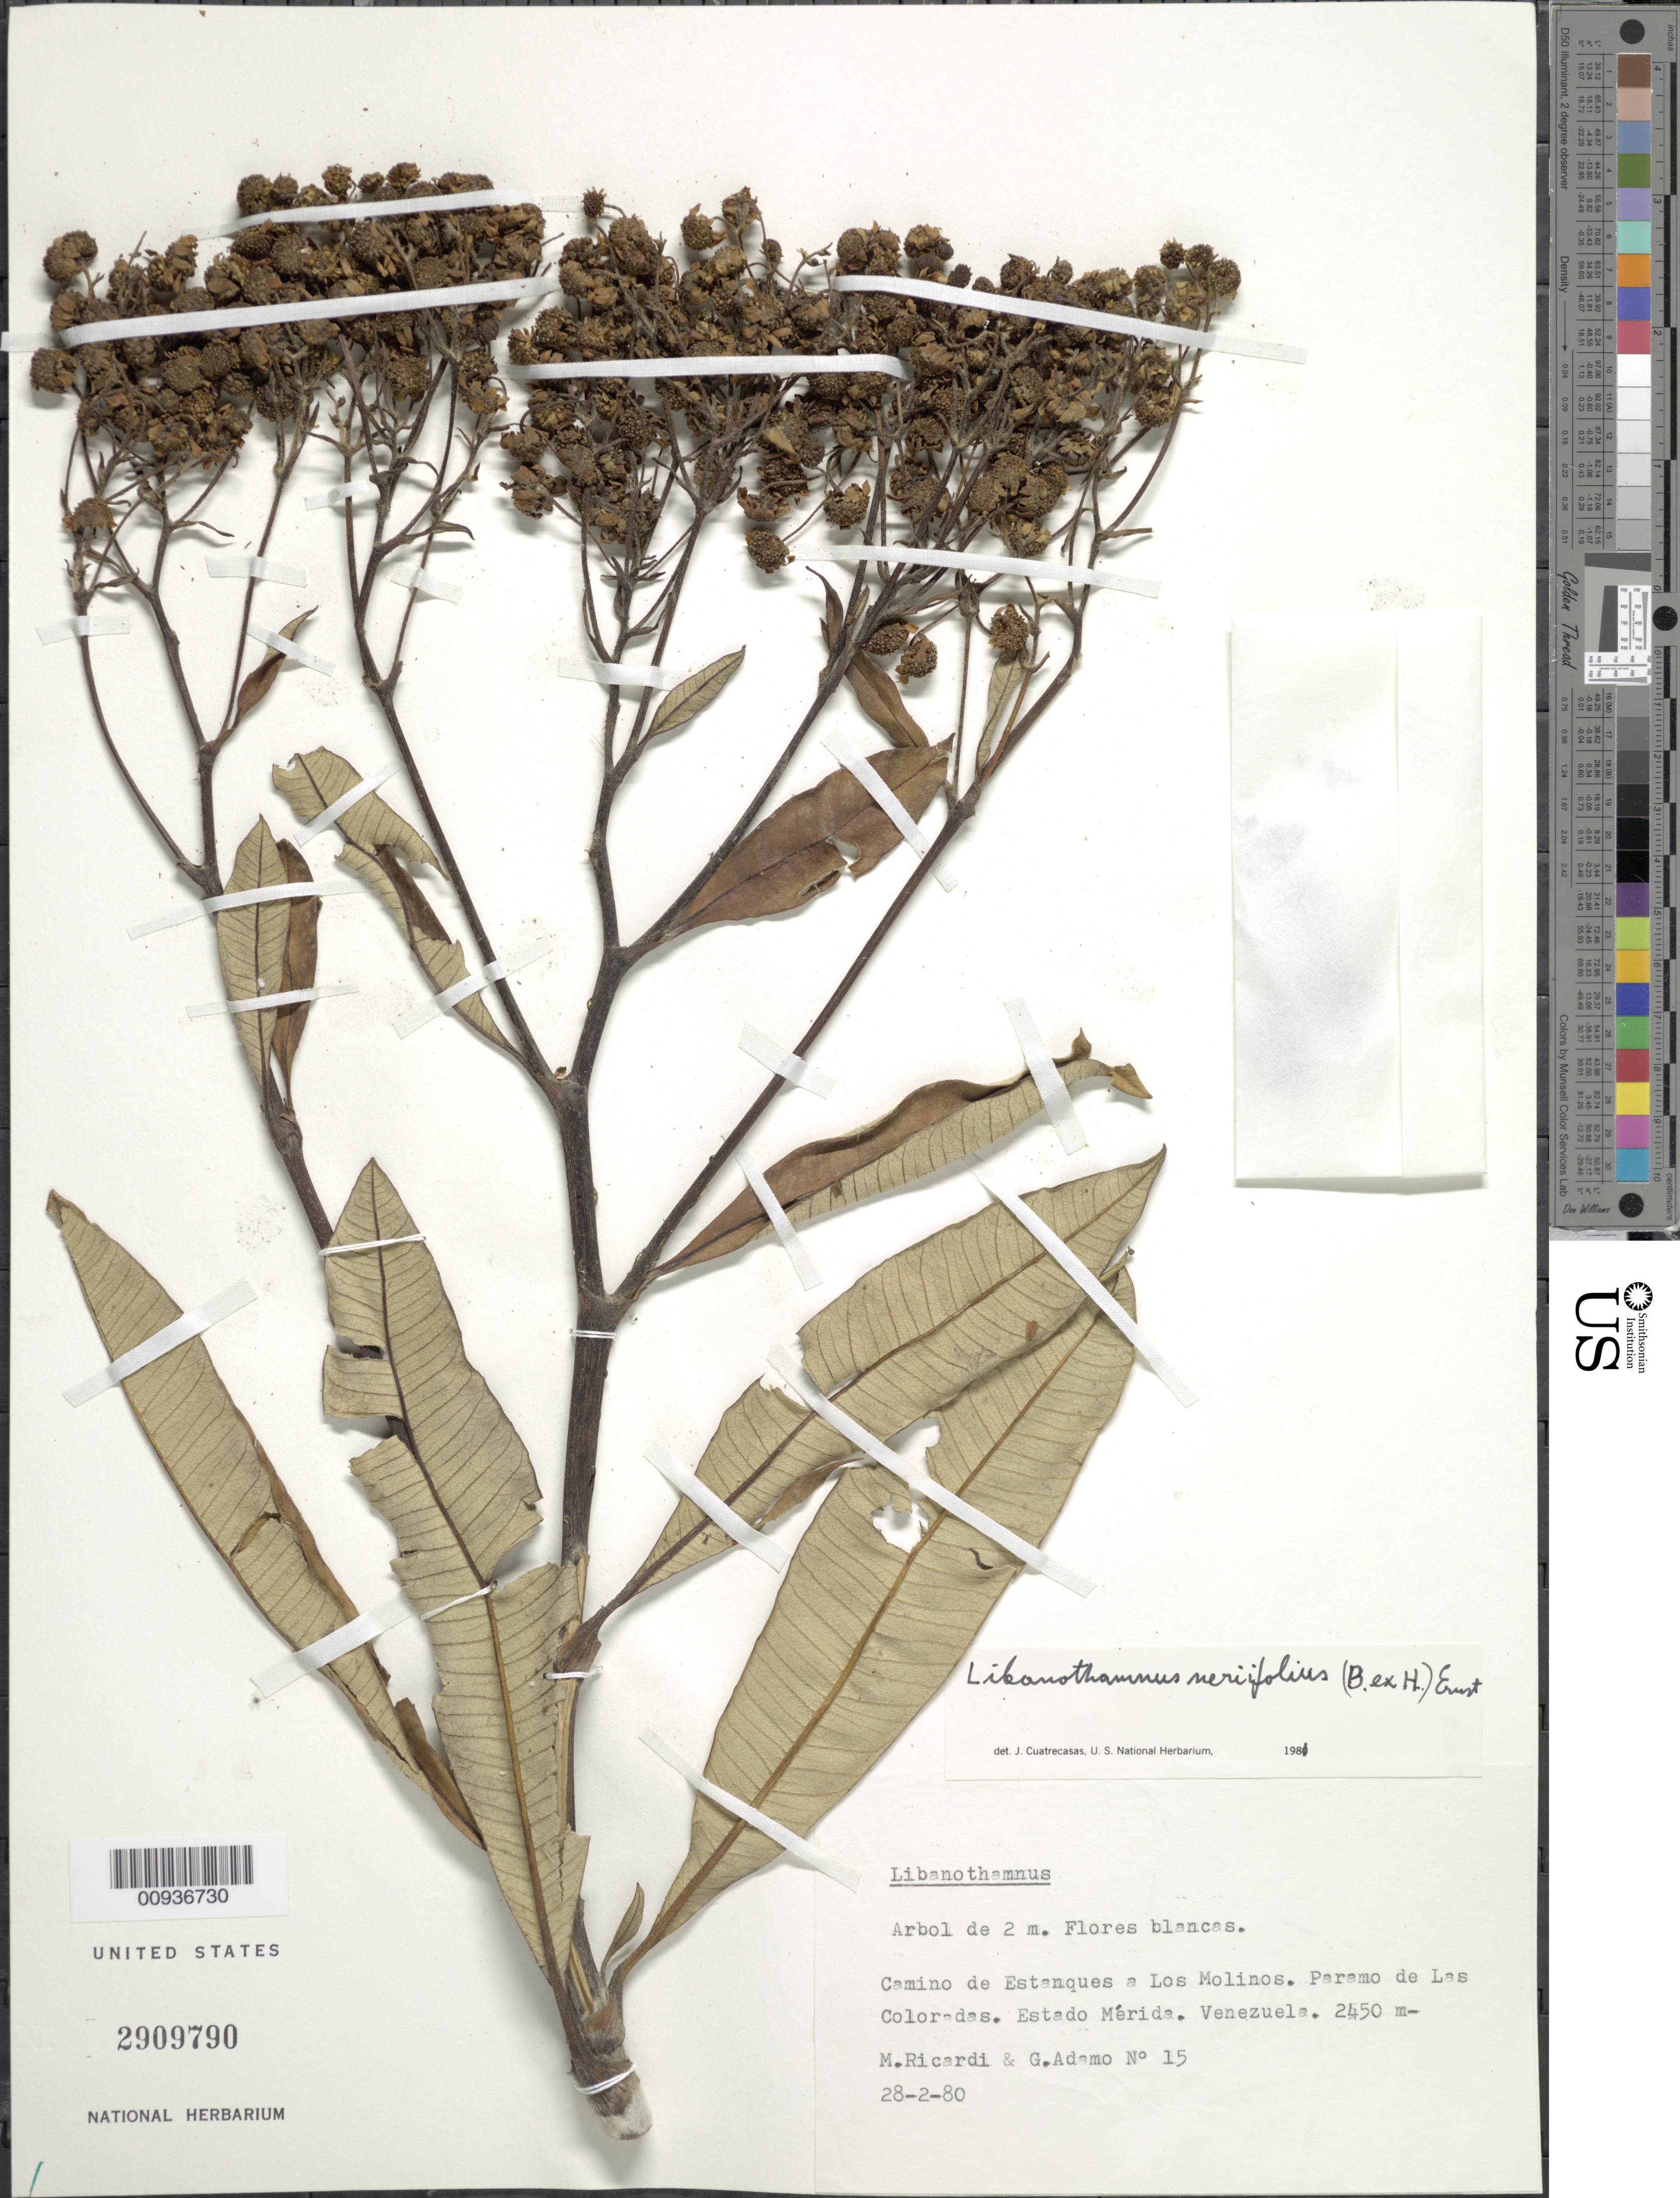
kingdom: Plantae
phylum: Tracheophyta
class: Magnoliopsida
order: Asterales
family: Asteraceae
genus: Libanothamnus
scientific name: Libanothamnus neriifolius var. columbicus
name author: (Cuatrec.) Cuatrec.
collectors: M. Ricardi & G. Adamo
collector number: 15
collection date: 1980-02-28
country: Venezuela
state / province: Mérida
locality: Páramo de Las Coloradas. Camino de Estanques a Los Molinos.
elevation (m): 2450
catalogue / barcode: US 2909790